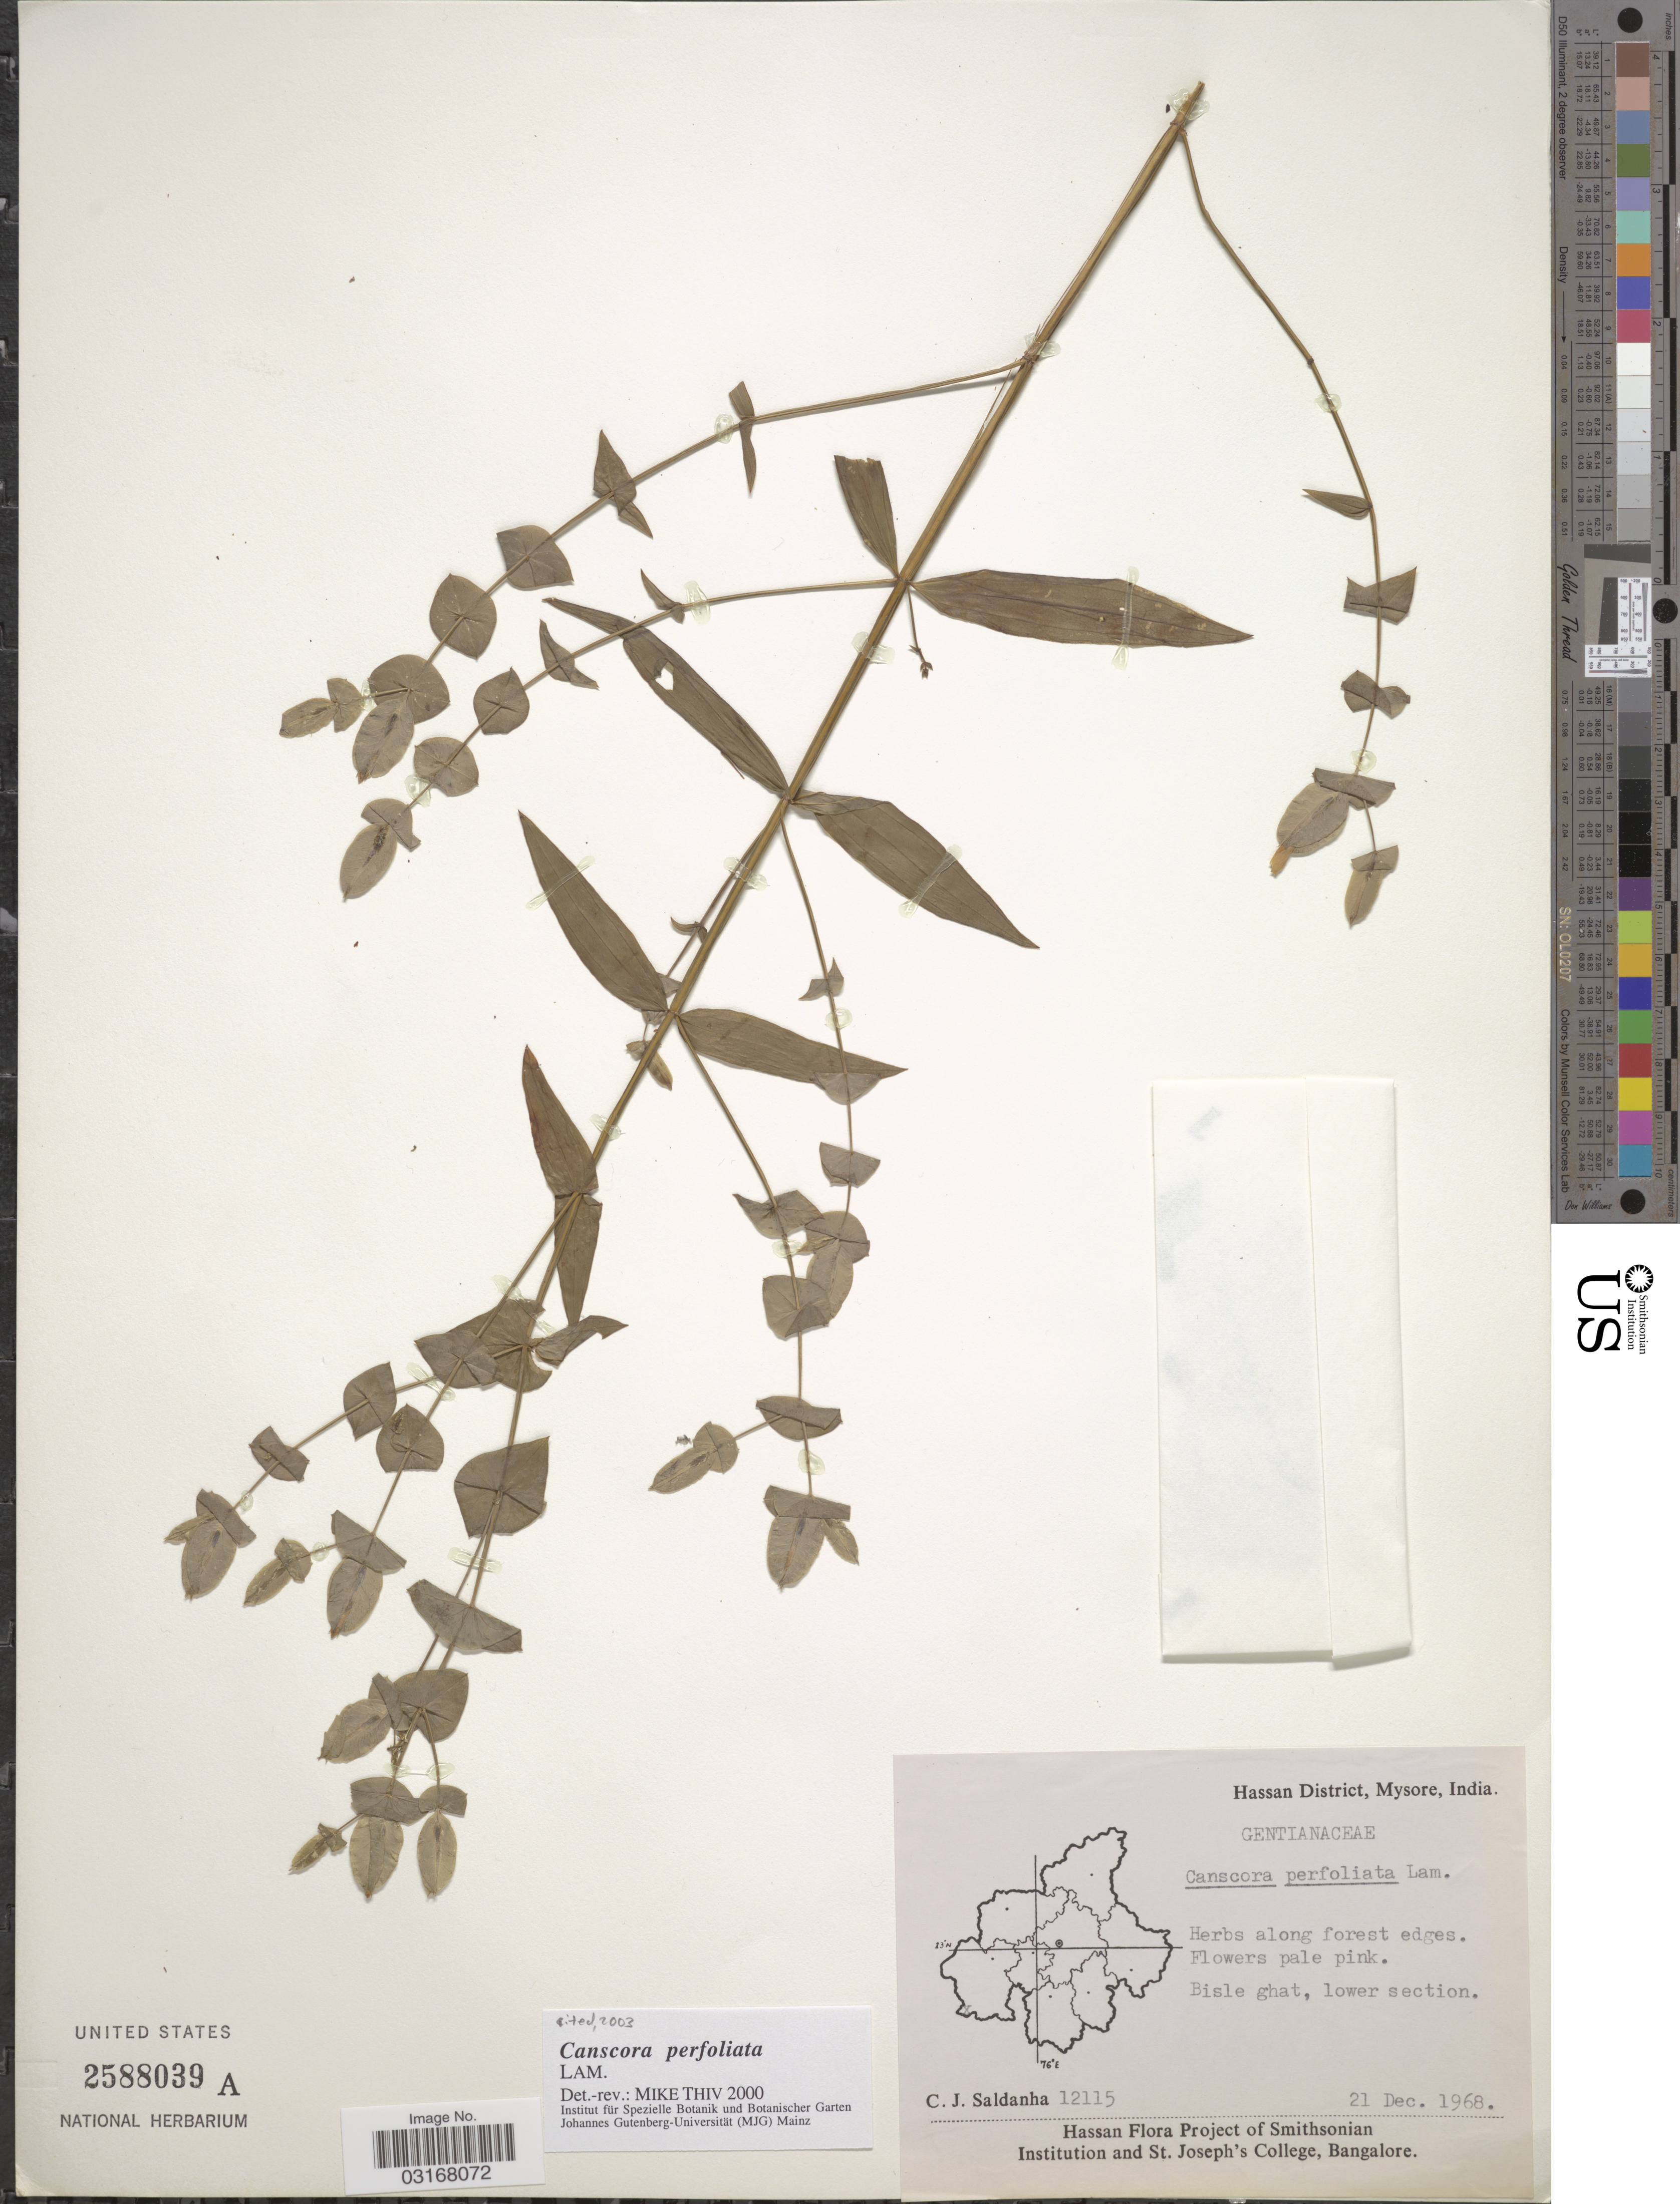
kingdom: Plantae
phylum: Tracheophyta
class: Magnoliopsida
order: Gentianales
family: Gentianaceae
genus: Canscora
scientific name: Canscora perfoliata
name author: Lam.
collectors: C. J. Saldanha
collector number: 12115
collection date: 1968-12-21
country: India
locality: Hassan District, Mysore. Bisle ghat, lower section.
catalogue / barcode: US 2588039A